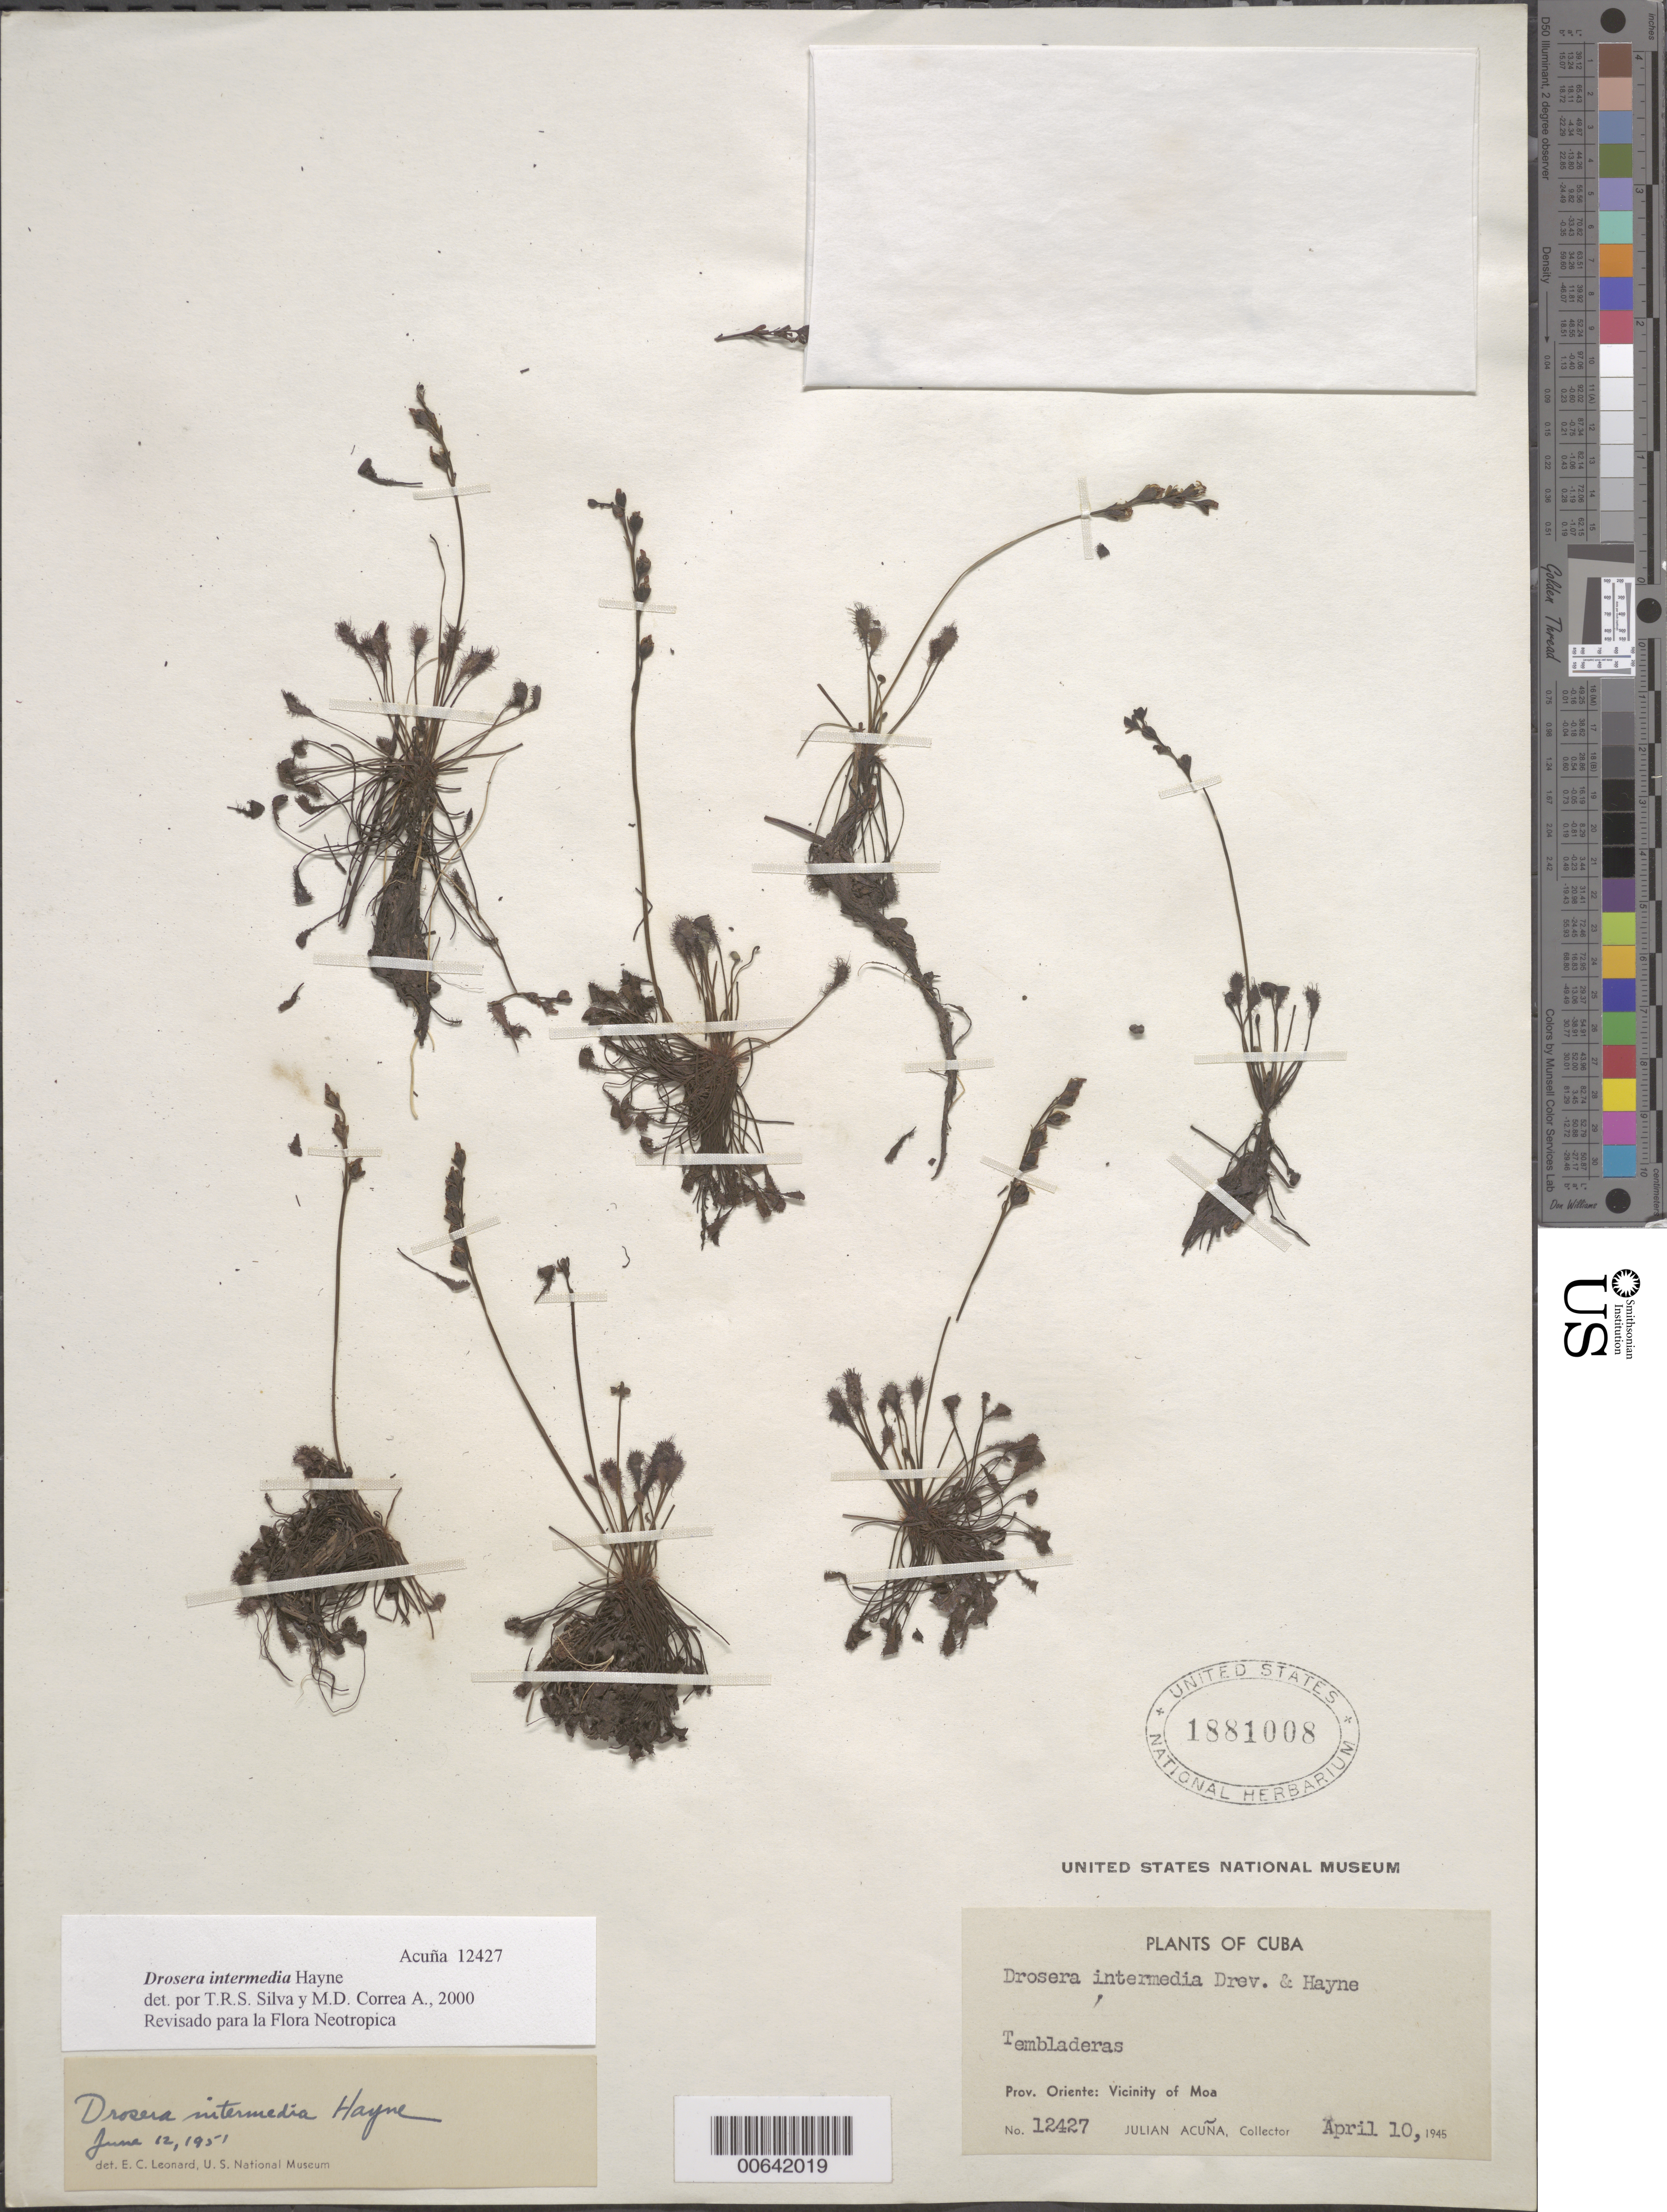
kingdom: Plantae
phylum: Tracheophyta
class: Magnoliopsida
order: Caryophyllales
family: Droseraceae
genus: Drosera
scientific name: Drosera intermedia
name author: Hayne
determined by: Leonard, Emery C., (US)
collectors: J. B. Acuña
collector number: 12427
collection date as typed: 10 Apr 1945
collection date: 1945-04-10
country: Cuba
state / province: Holguín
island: Greater Antilles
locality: Vicinity of Moa. [In former Oriente Province.]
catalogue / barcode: US 1881008